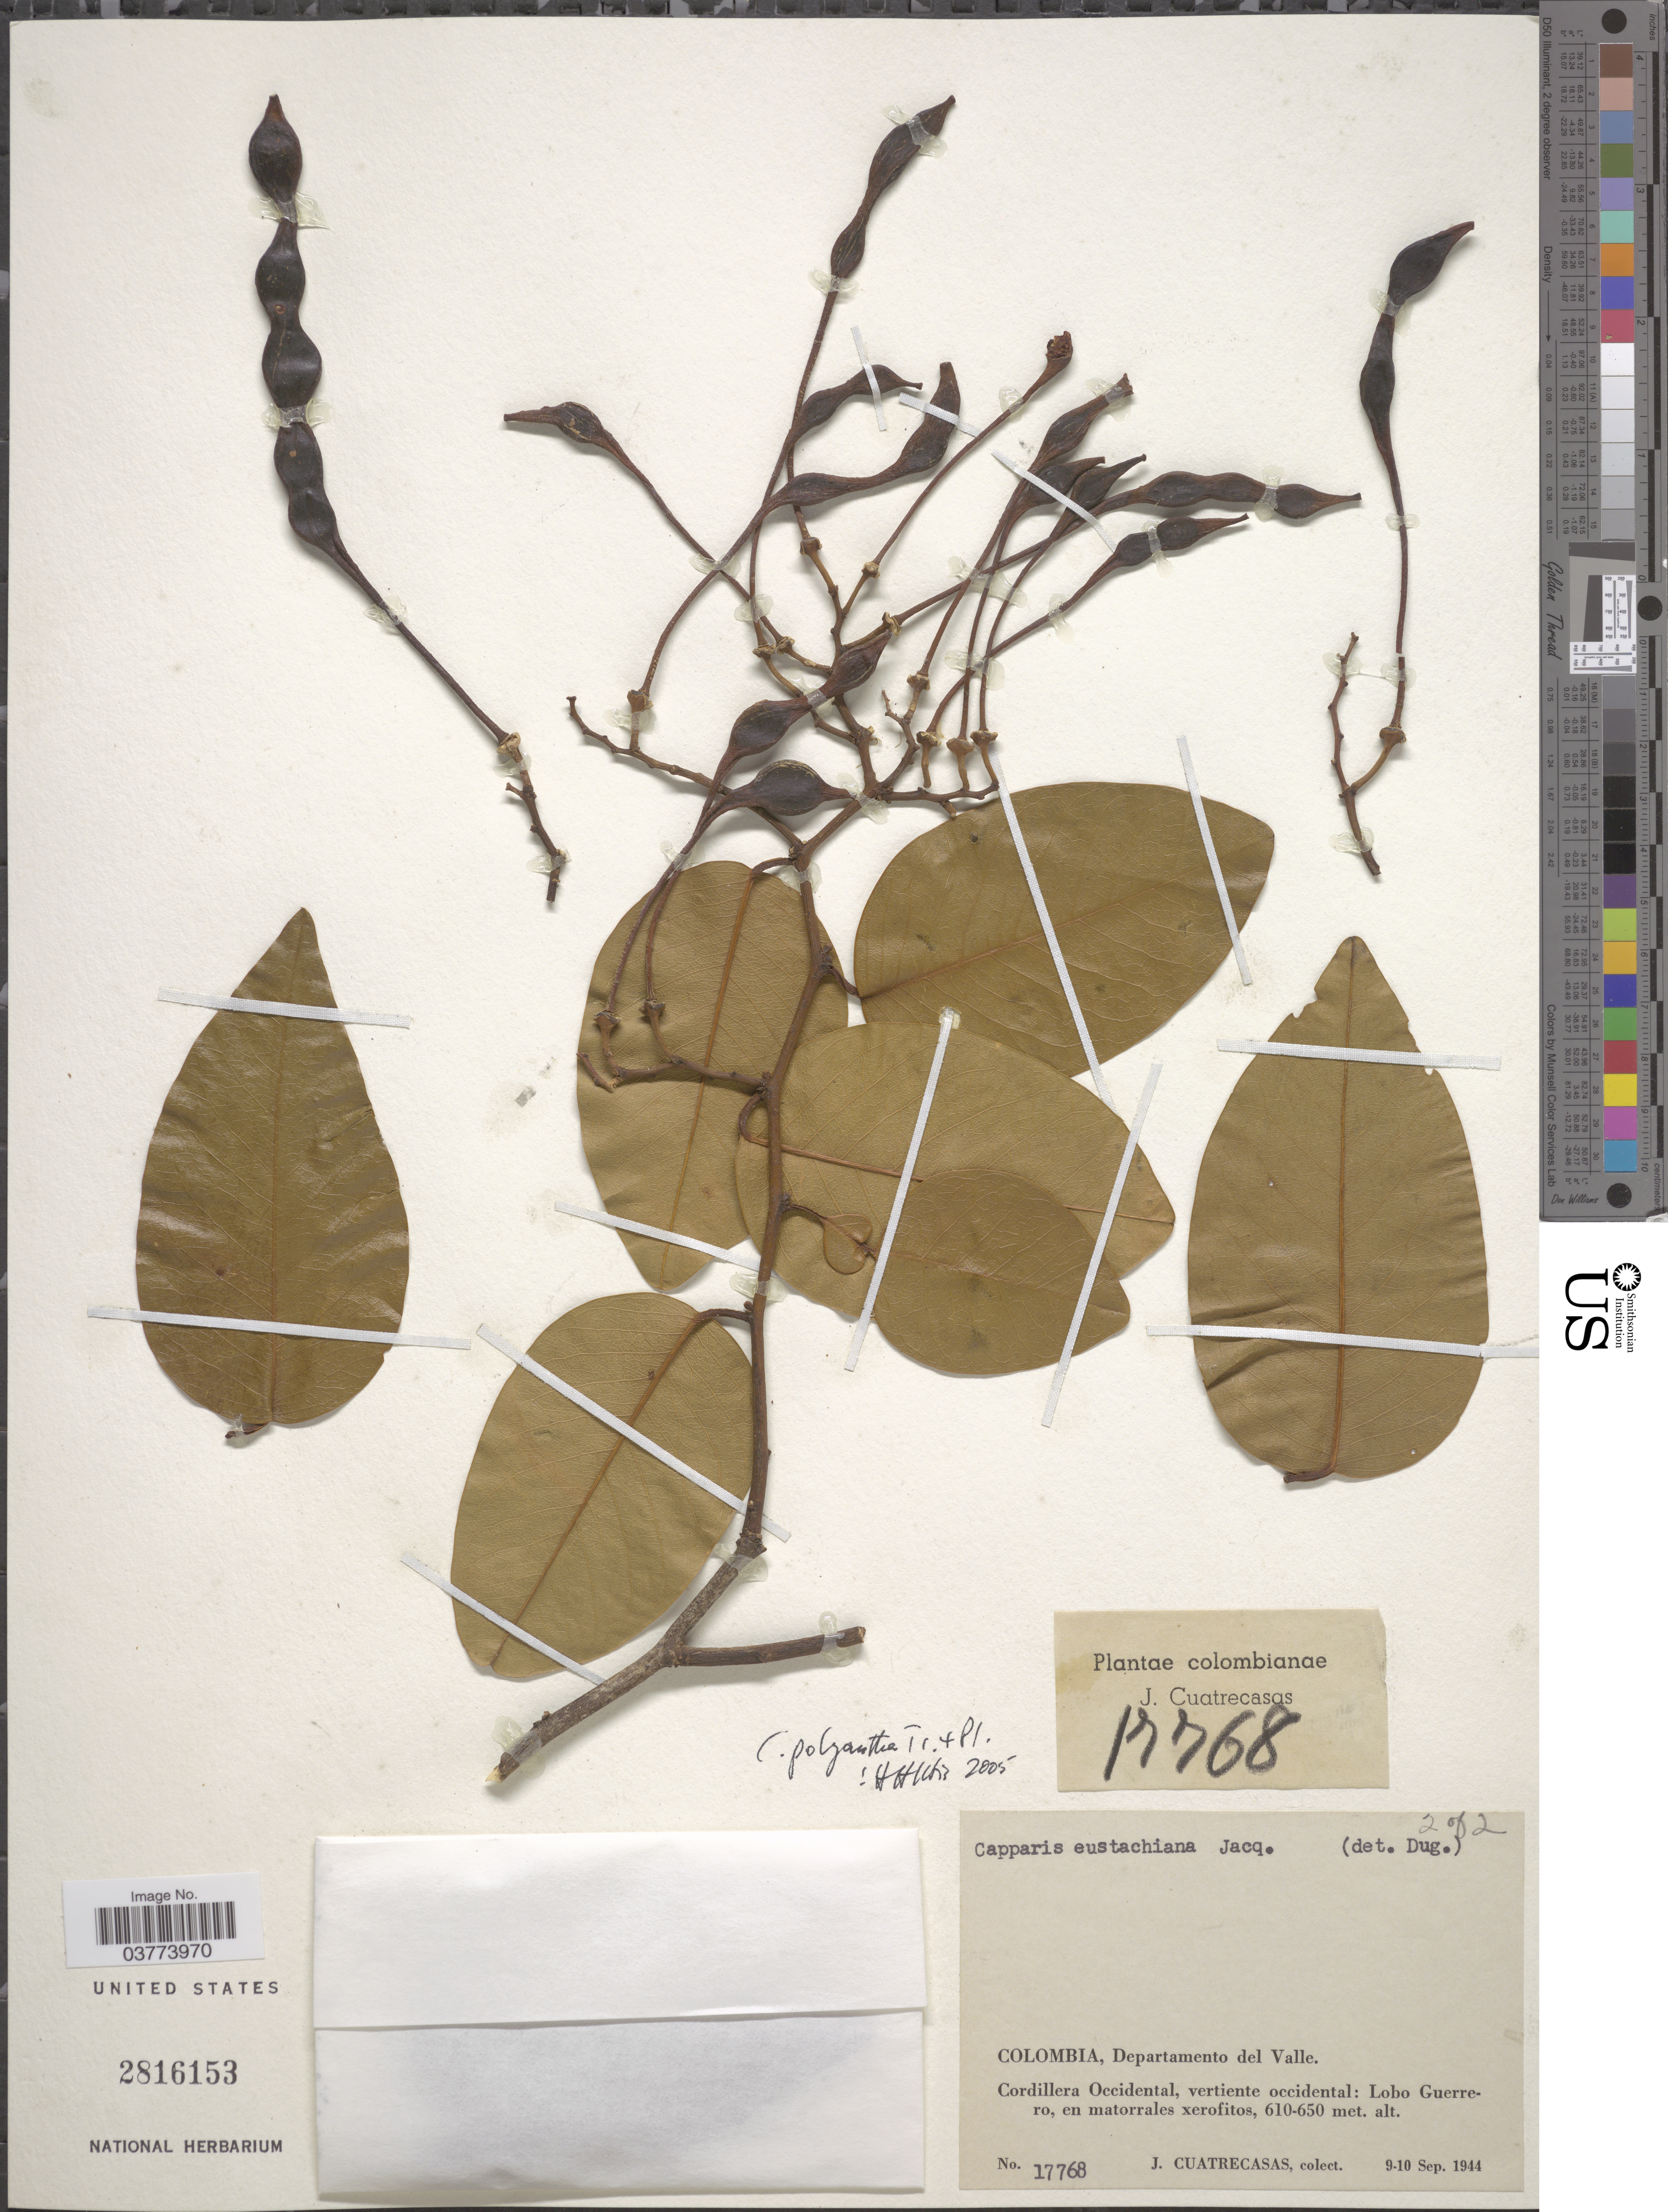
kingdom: Plantae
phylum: Tracheophyta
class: Magnoliopsida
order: Brassicales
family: Capparaceae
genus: Cynophalla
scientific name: Cynophalla polyantha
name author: (Triana & Planch.) Cornejo & Iltis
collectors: J. Cuatrecasas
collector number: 17768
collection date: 1944-09-09/1944-09-10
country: Colombia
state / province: Valle del Cauca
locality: Departamento del Valle. Cordillera Occidental, vertiente occidental: Lobo Guerrero, en matorrales xerofitos.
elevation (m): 610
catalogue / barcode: US 2816153